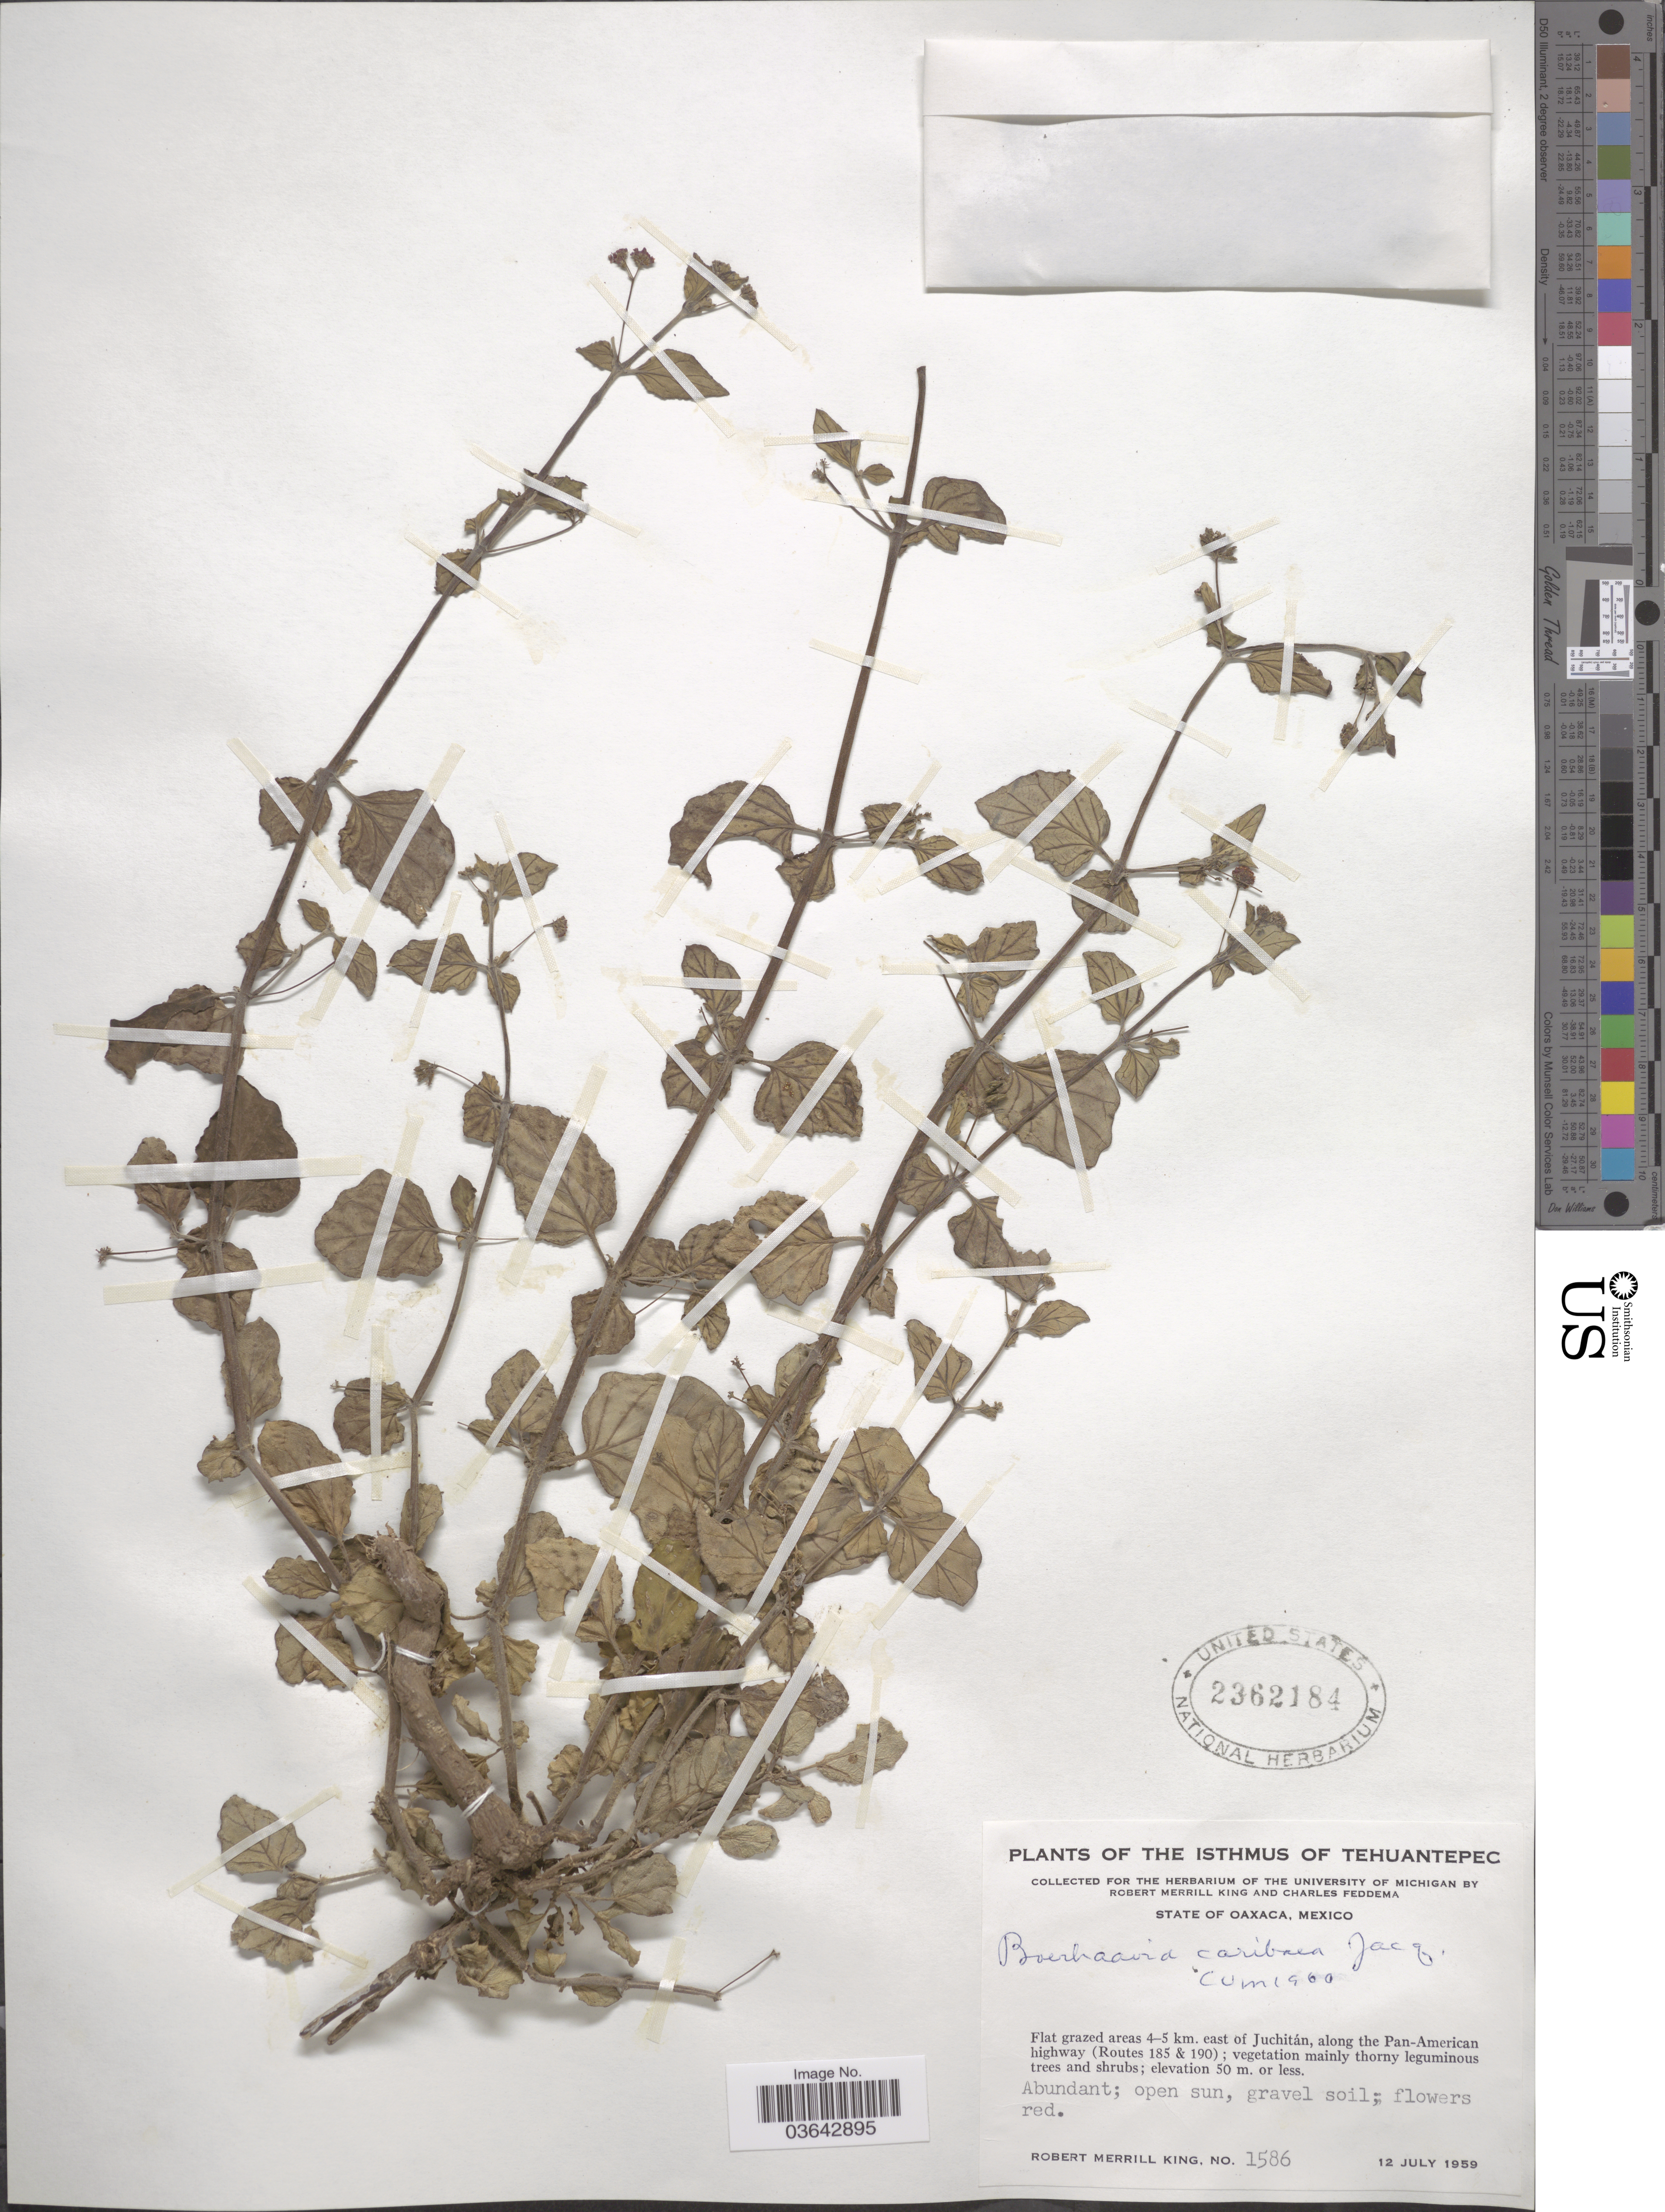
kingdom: Plantae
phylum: Tracheophyta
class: Magnoliopsida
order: Caryophyllales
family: Nyctaginaceae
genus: Boerhavia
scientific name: Boerhavia caribaea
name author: Jacq.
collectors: R. M. King & C. Feddema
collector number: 1586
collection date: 1959-07-12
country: Mexico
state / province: Oaxaca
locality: The Isthmus of Tehuantepec. Flat grazed areas 4-5 km. east of Juchitán, along the Pan-American highway (Routes 185 & 190).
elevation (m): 50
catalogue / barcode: US 2362184